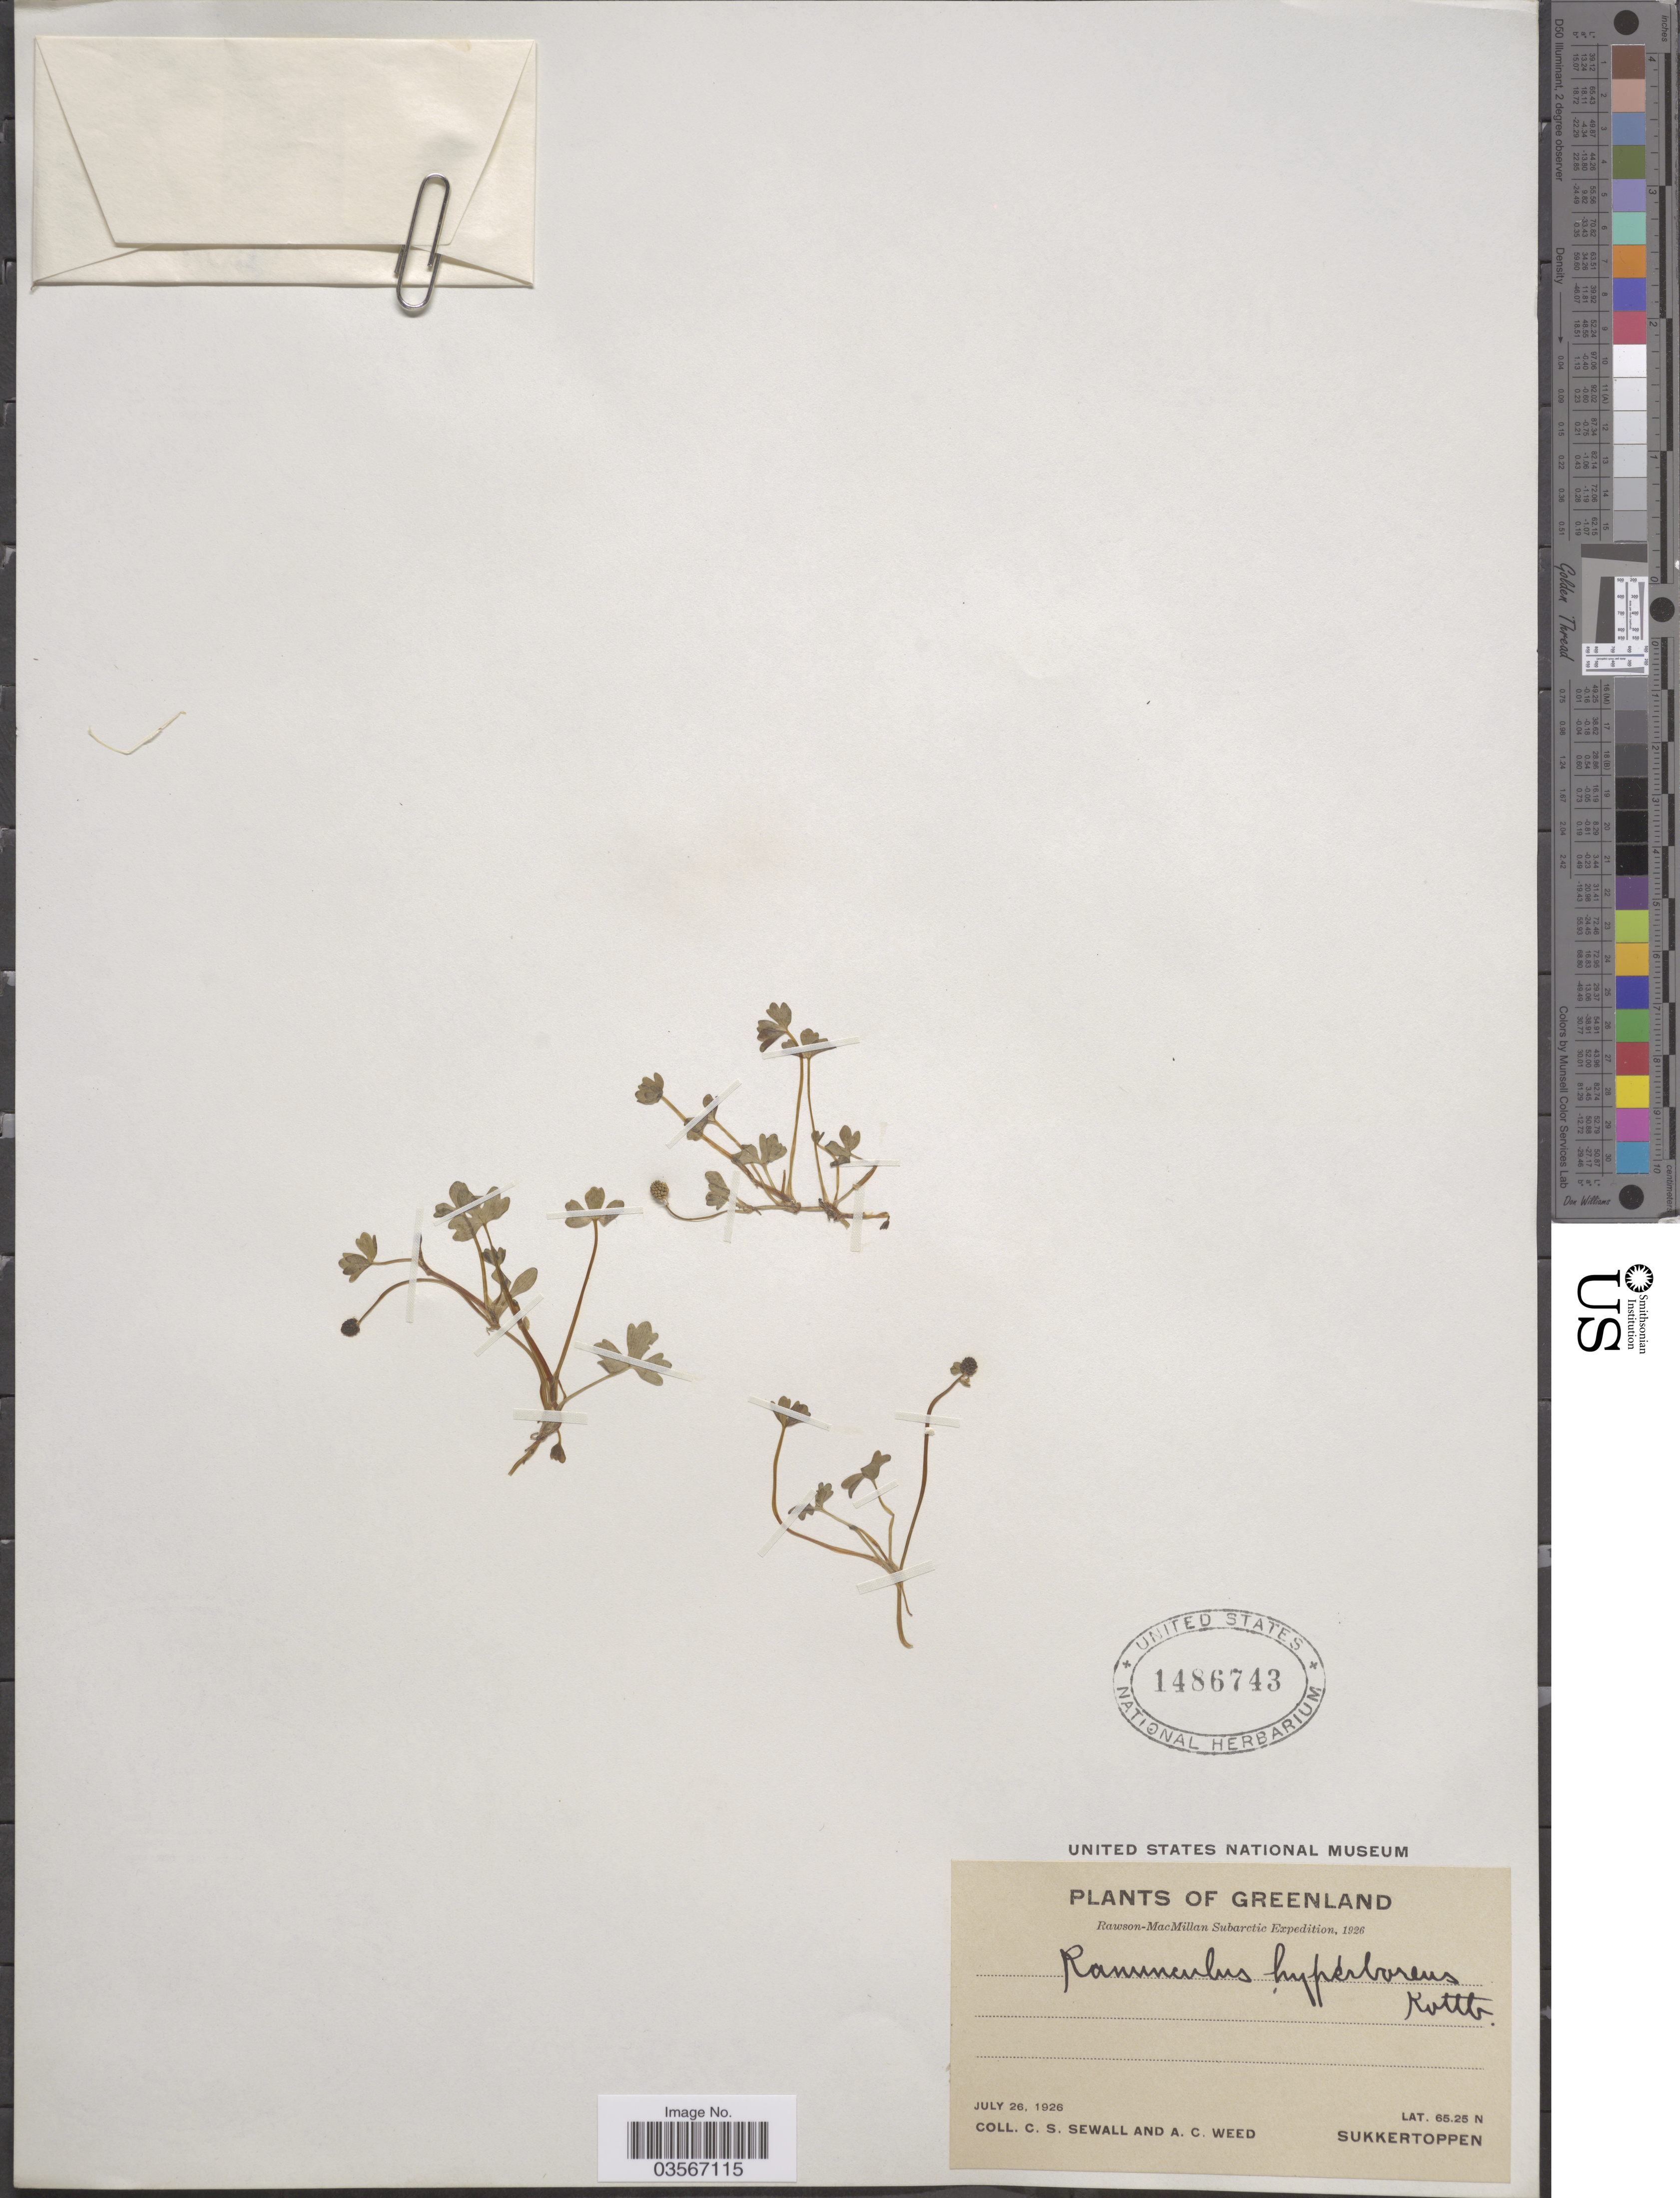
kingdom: Plantae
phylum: Tracheophyta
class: Magnoliopsida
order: Ranunculales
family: Ranunculaceae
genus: Ranunculus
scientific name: Ranunculus hyperboreus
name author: Rottb.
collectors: C. Sewall & A. Weed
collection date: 1926-07-26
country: Greenland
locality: Sukkertoppen.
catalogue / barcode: US 1486743